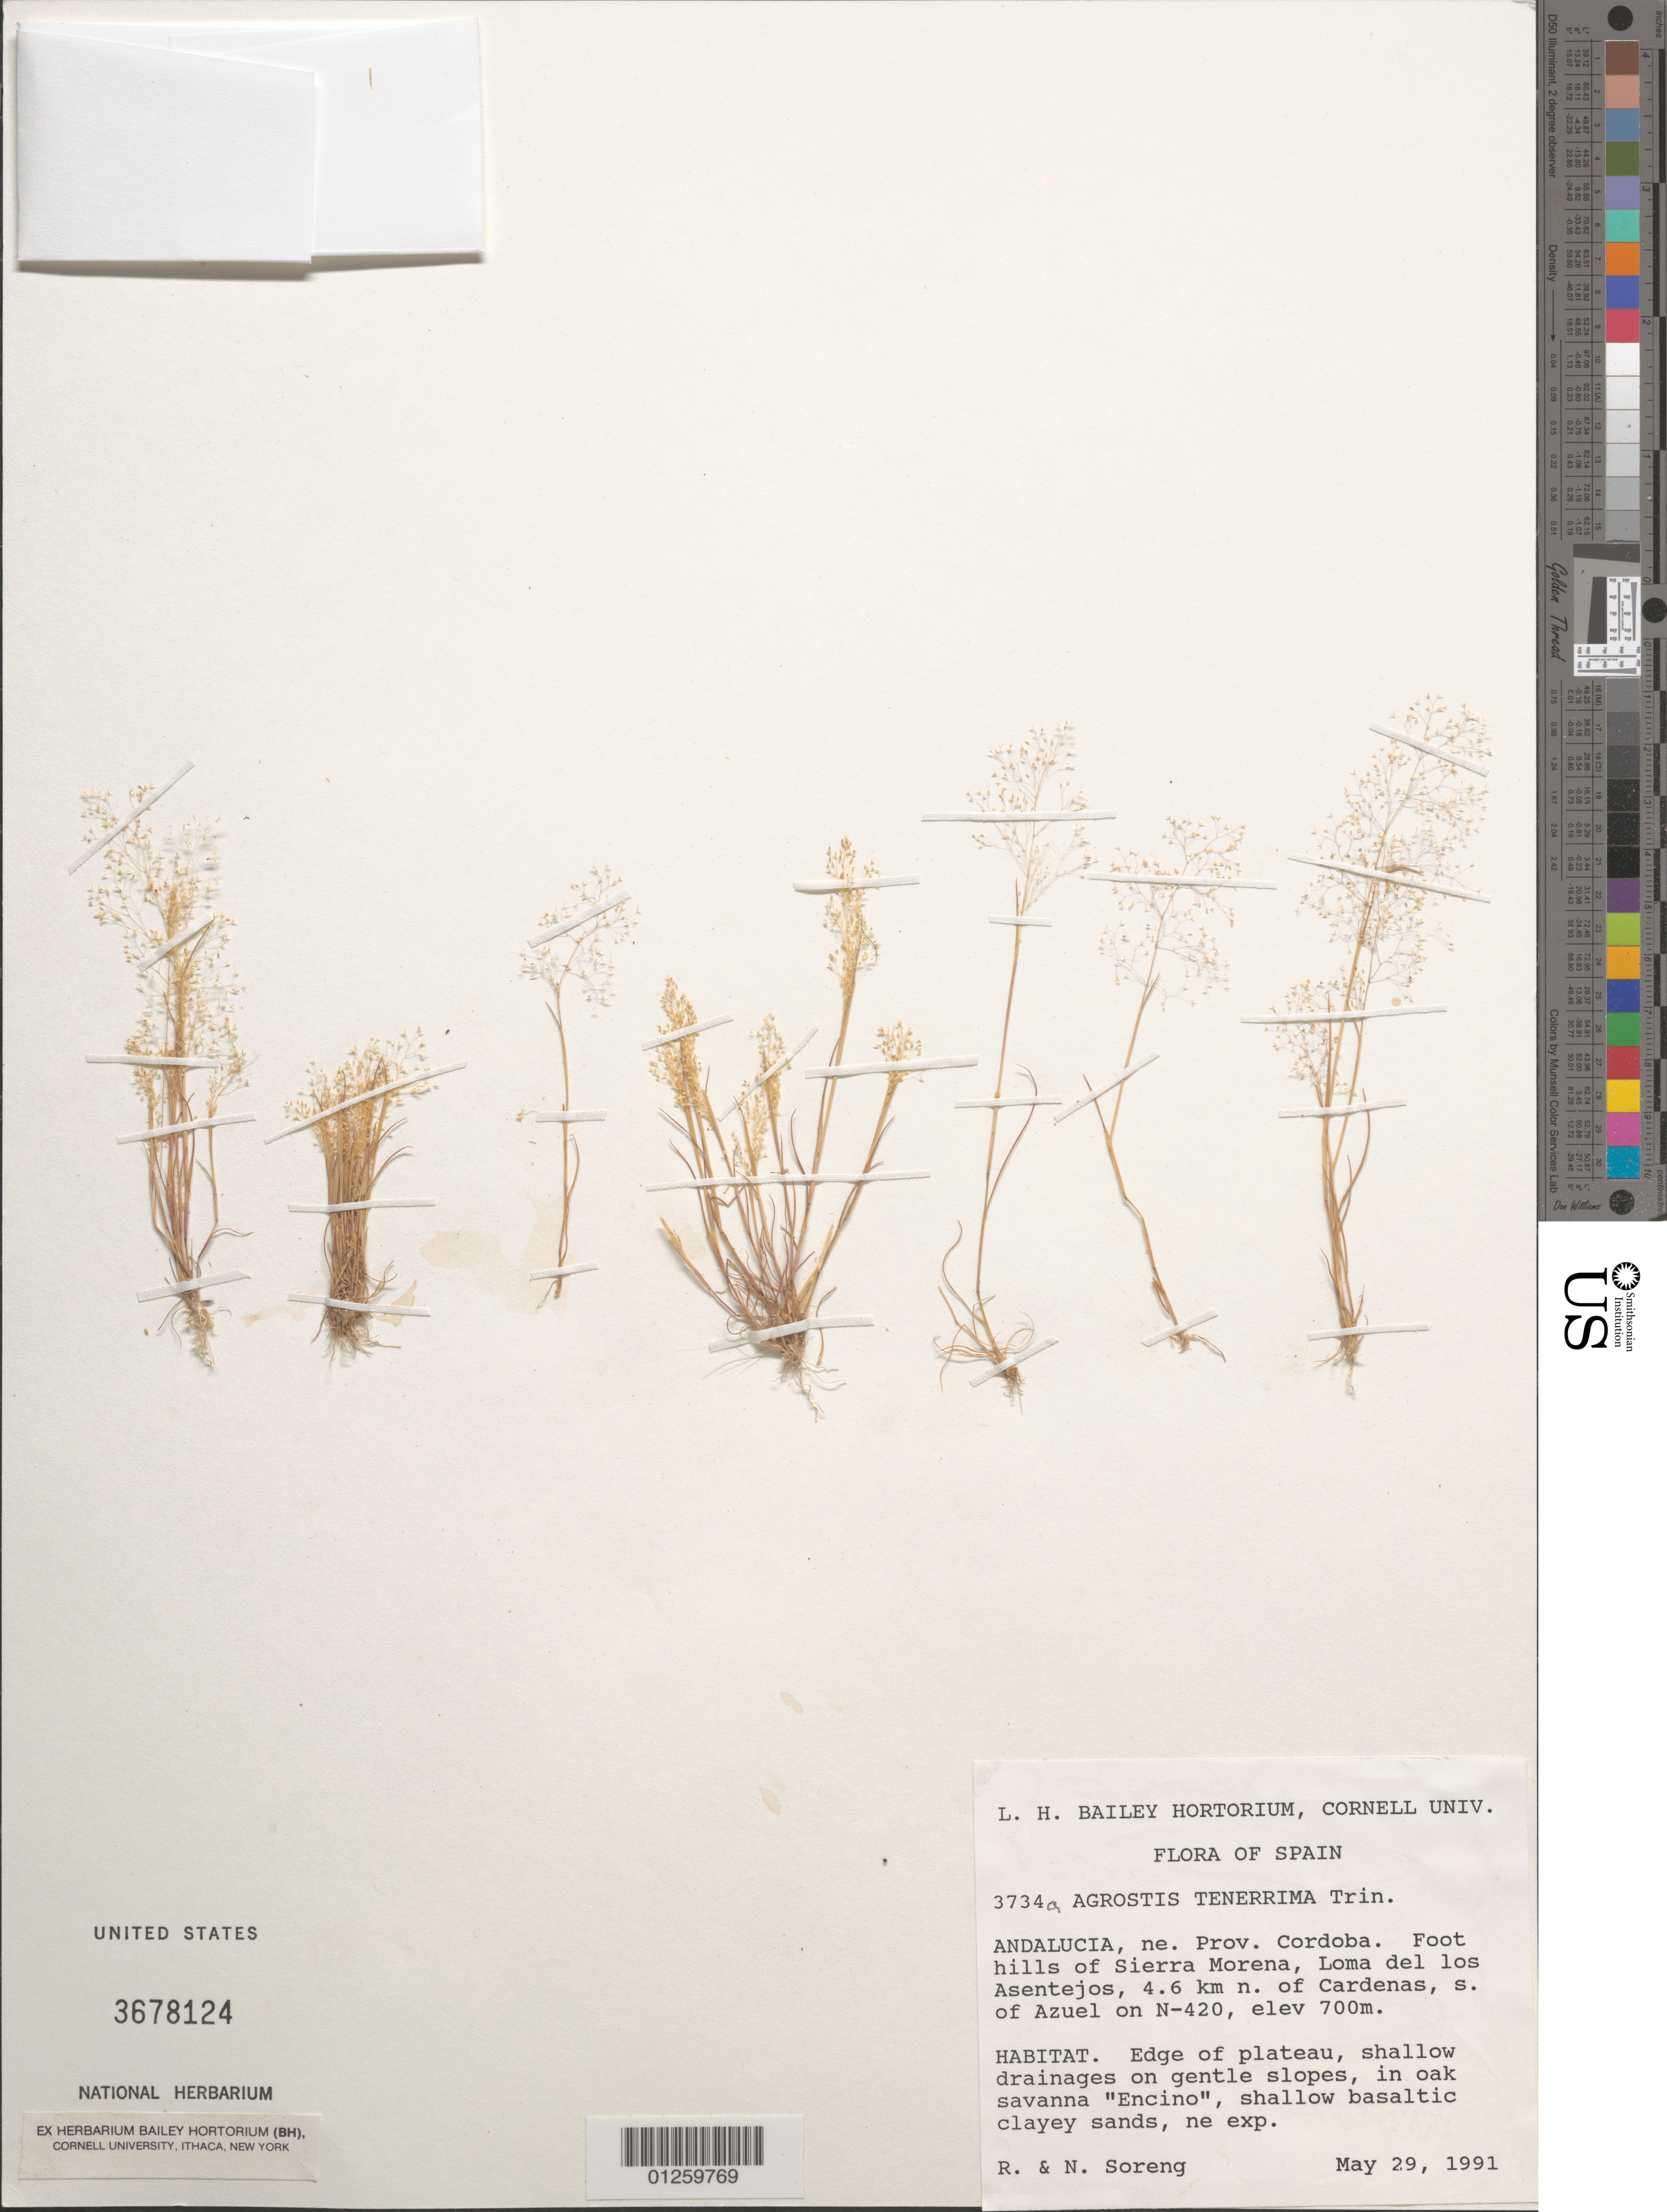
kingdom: Plantae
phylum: Tracheophyta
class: Liliopsida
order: Poales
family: Poaceae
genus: Agrostis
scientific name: Agrostis tenerrima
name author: Trin.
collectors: R. J. Soreng & N. L. Soreng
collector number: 3734-a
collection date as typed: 29 May 1991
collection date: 1991-05-29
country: Spain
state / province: Andalucia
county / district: Cordoba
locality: Foot hills of Sierra Morena, Loma del los Asentejos, 4.6 km N of Cardenas, S of Azuel on N-420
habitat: Edge of plateau, shallow drainages on gentle slopes, in oak savanna "Encino", shallow basaltic clayey sands, ne exp.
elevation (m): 700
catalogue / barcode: US 3678124